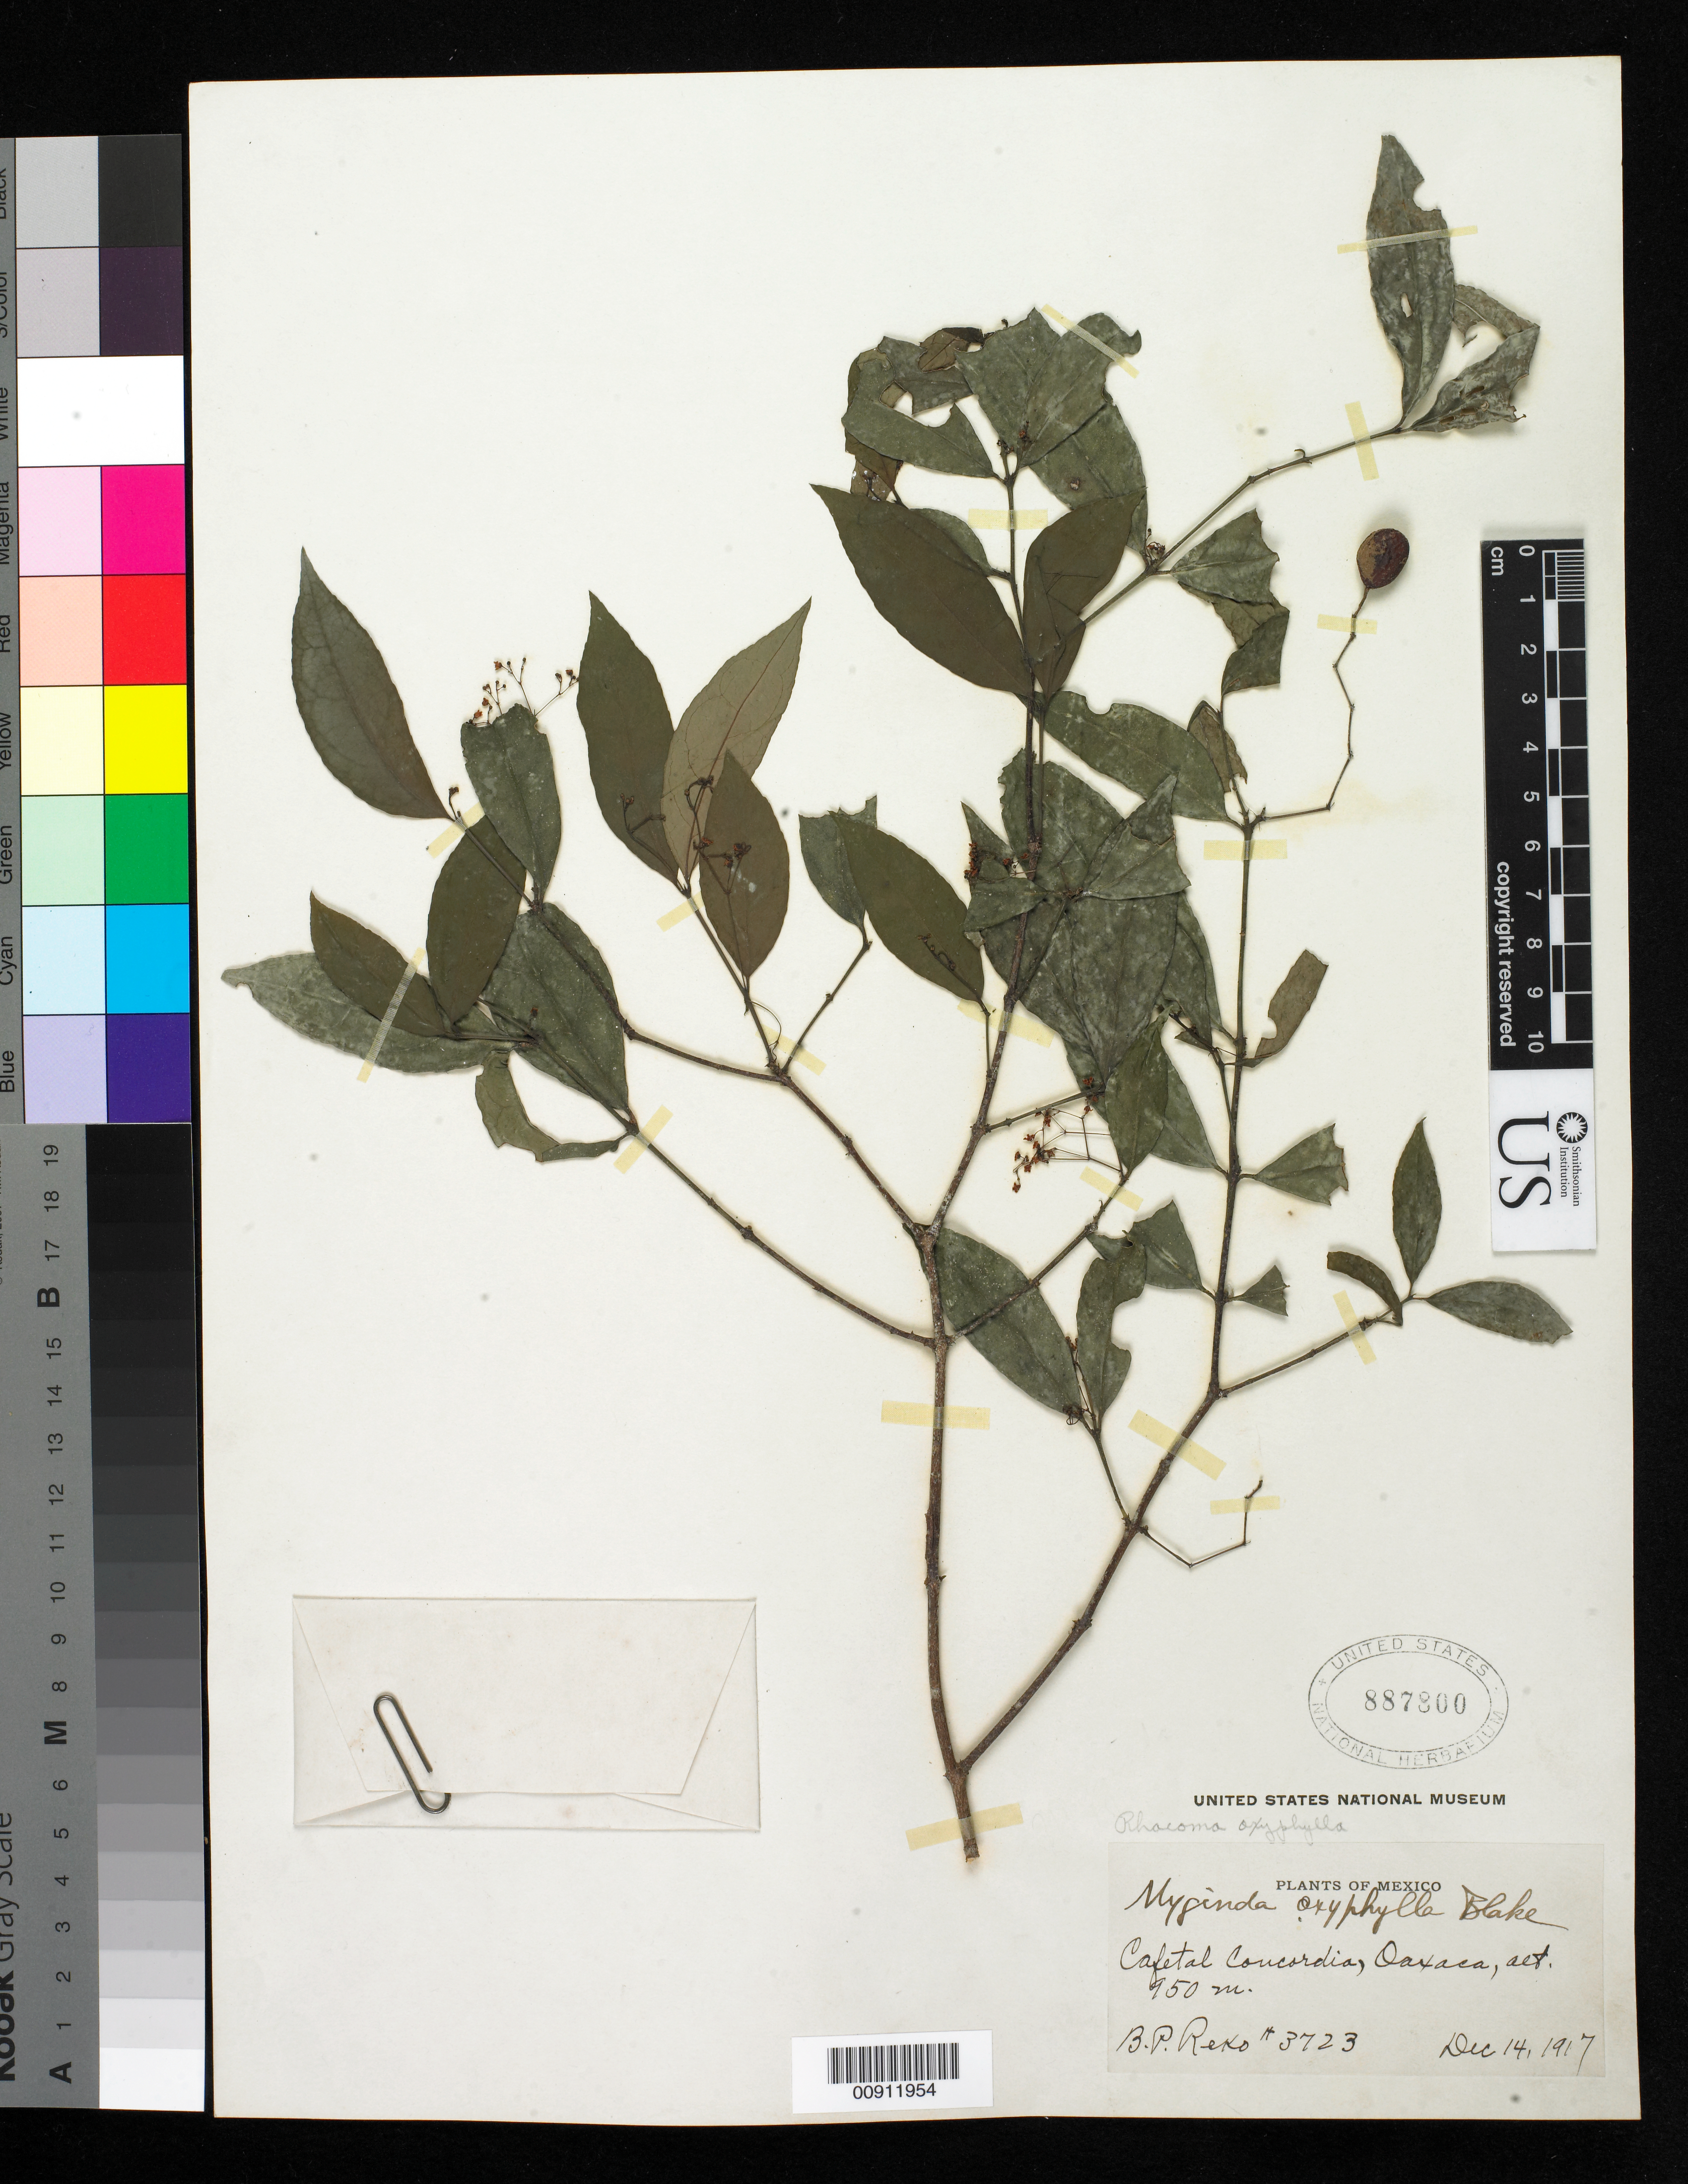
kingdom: Plantae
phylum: Tracheophyta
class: Magnoliopsida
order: Celastrales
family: Celastraceae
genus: Crossopetalum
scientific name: Crossopetalum oxyphyllum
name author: (S.F. Blake) Lundell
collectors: B. P. Reko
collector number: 3723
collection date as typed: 14 Dec 1917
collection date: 1917-12-14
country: Mexico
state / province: Oaxaca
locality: Cafetal Concordia, Oaxaca.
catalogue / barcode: US 887800